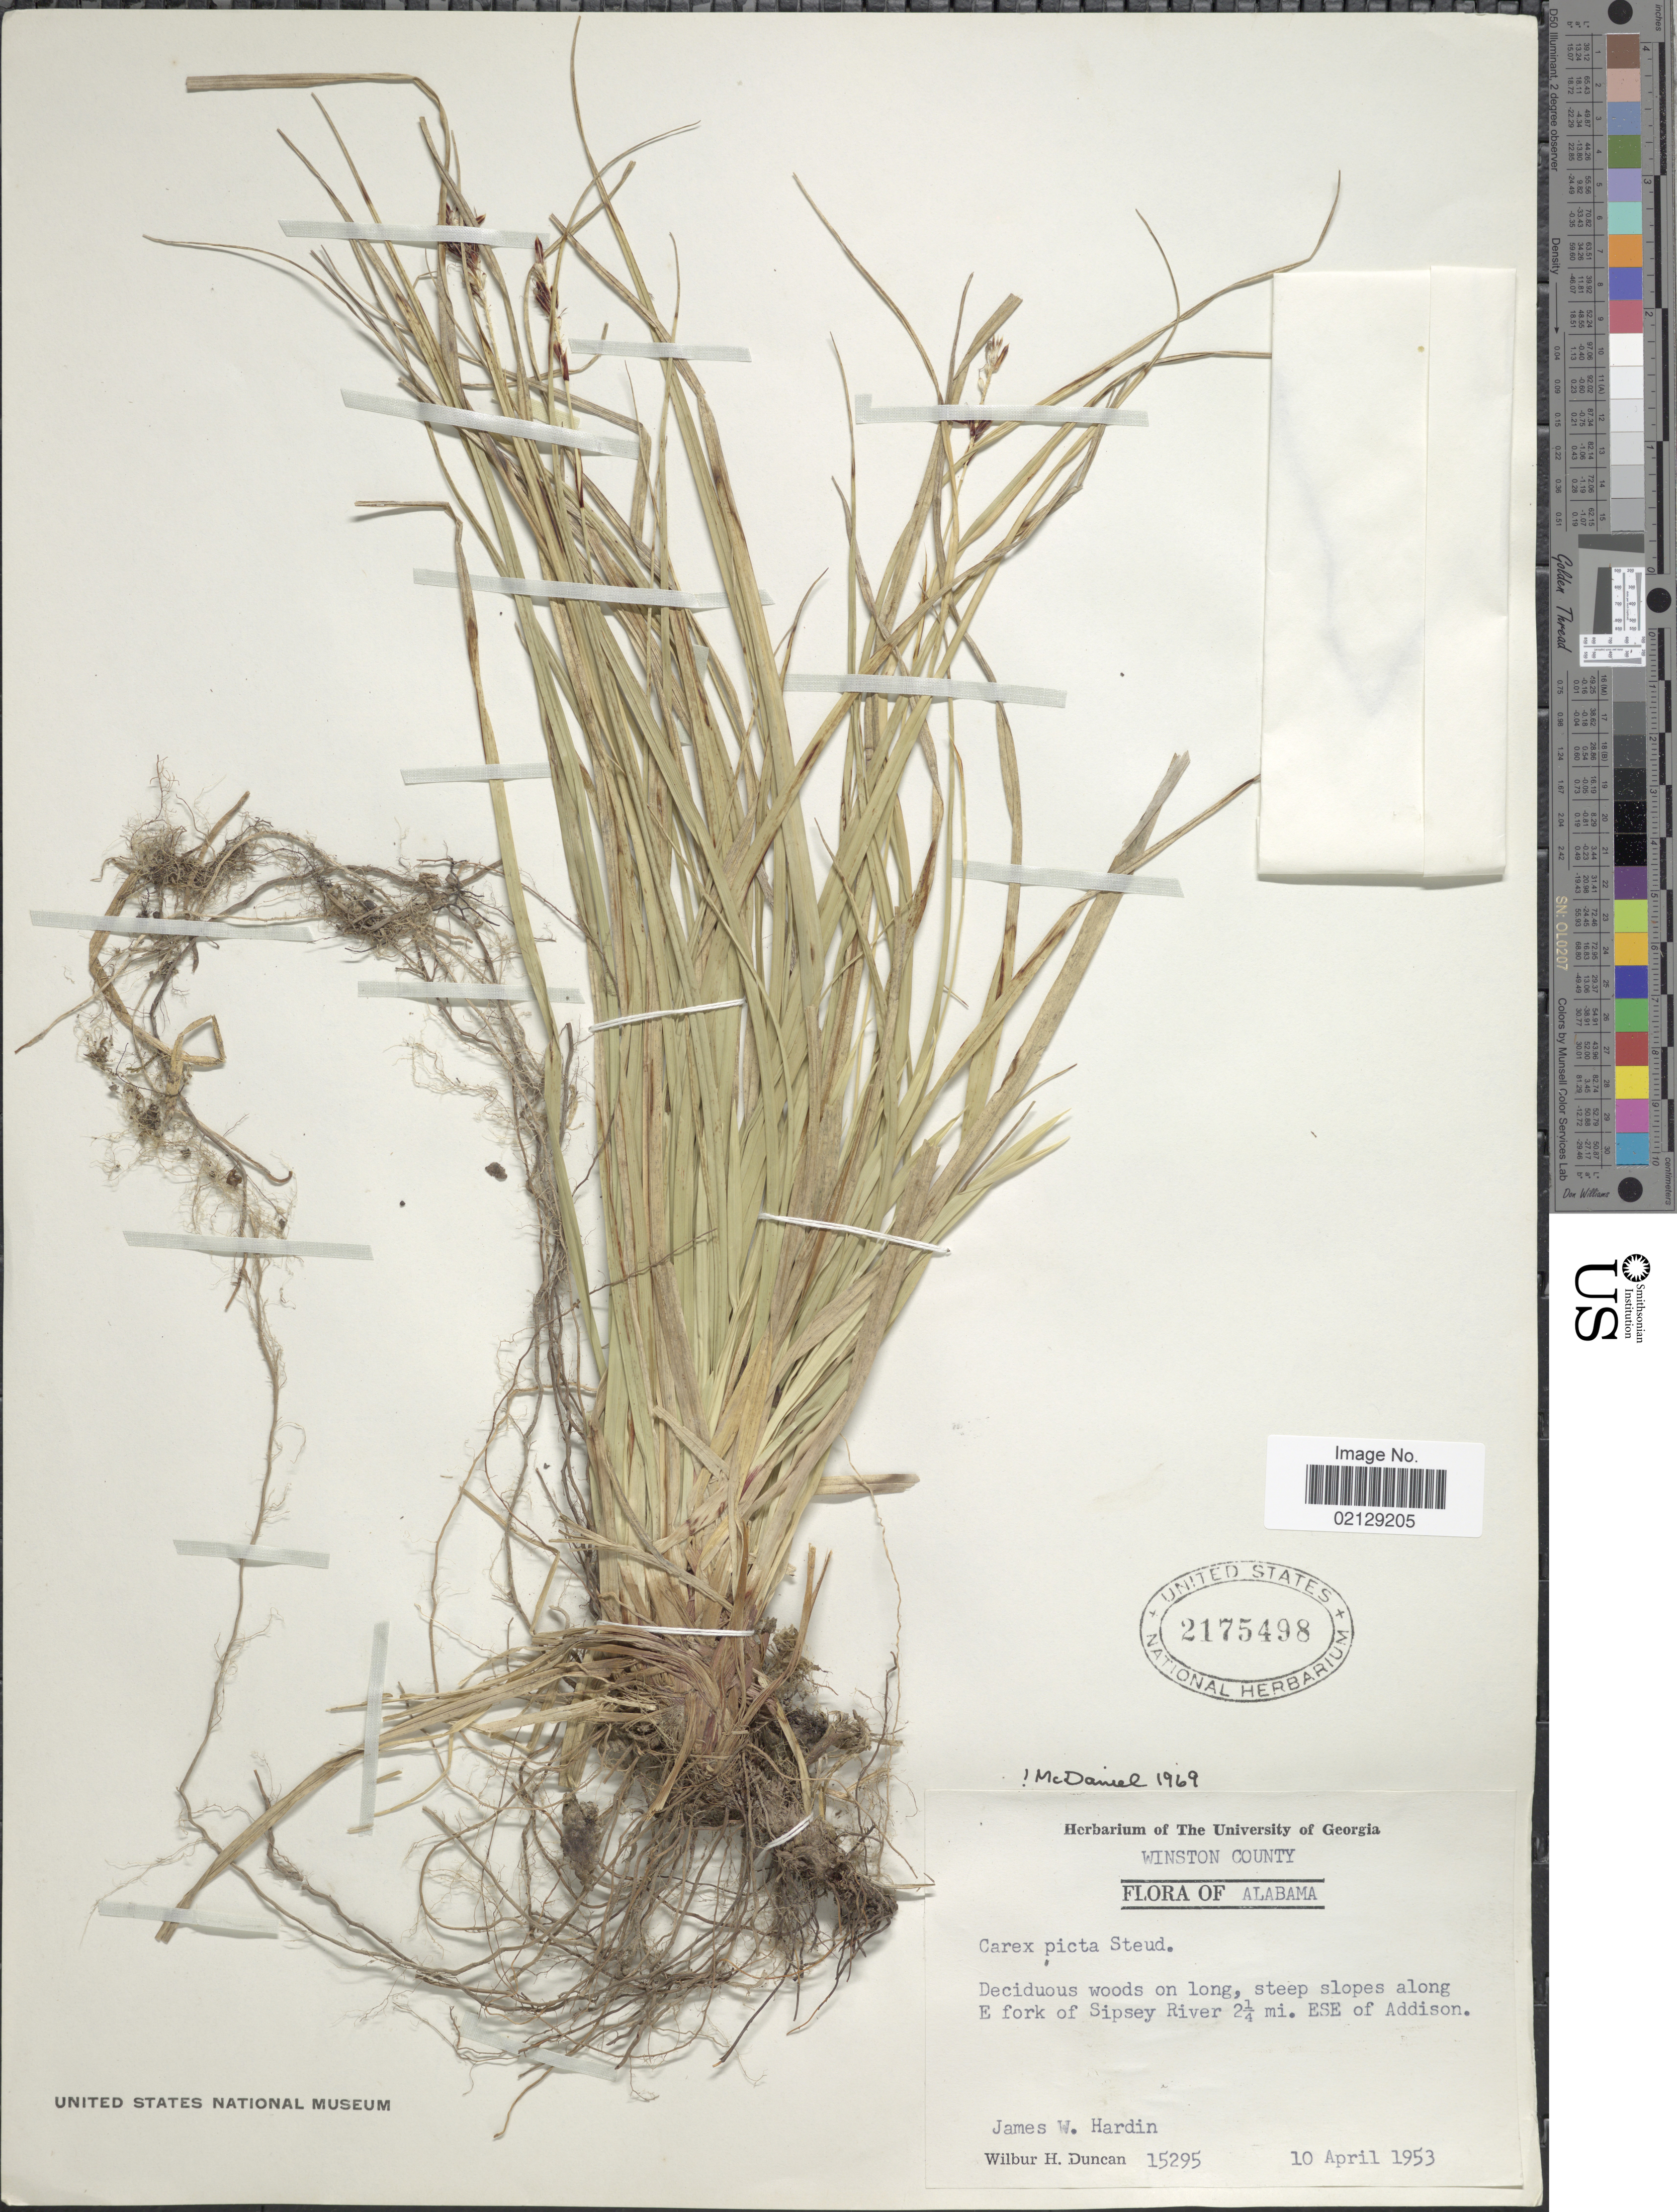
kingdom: Plantae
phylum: Tracheophyta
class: Liliopsida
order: Poales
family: Cyperaceae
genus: Carex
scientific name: Carex picta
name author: Steud.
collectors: J. W. Hardin & W. H. Duncan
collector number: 15295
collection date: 1953-04-10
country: United States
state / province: Alabama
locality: Winston County, Decidouos woods on long, steep slopes along E fork of Sipsey River 2¼ mi. ESE of Addison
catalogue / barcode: US 2175498